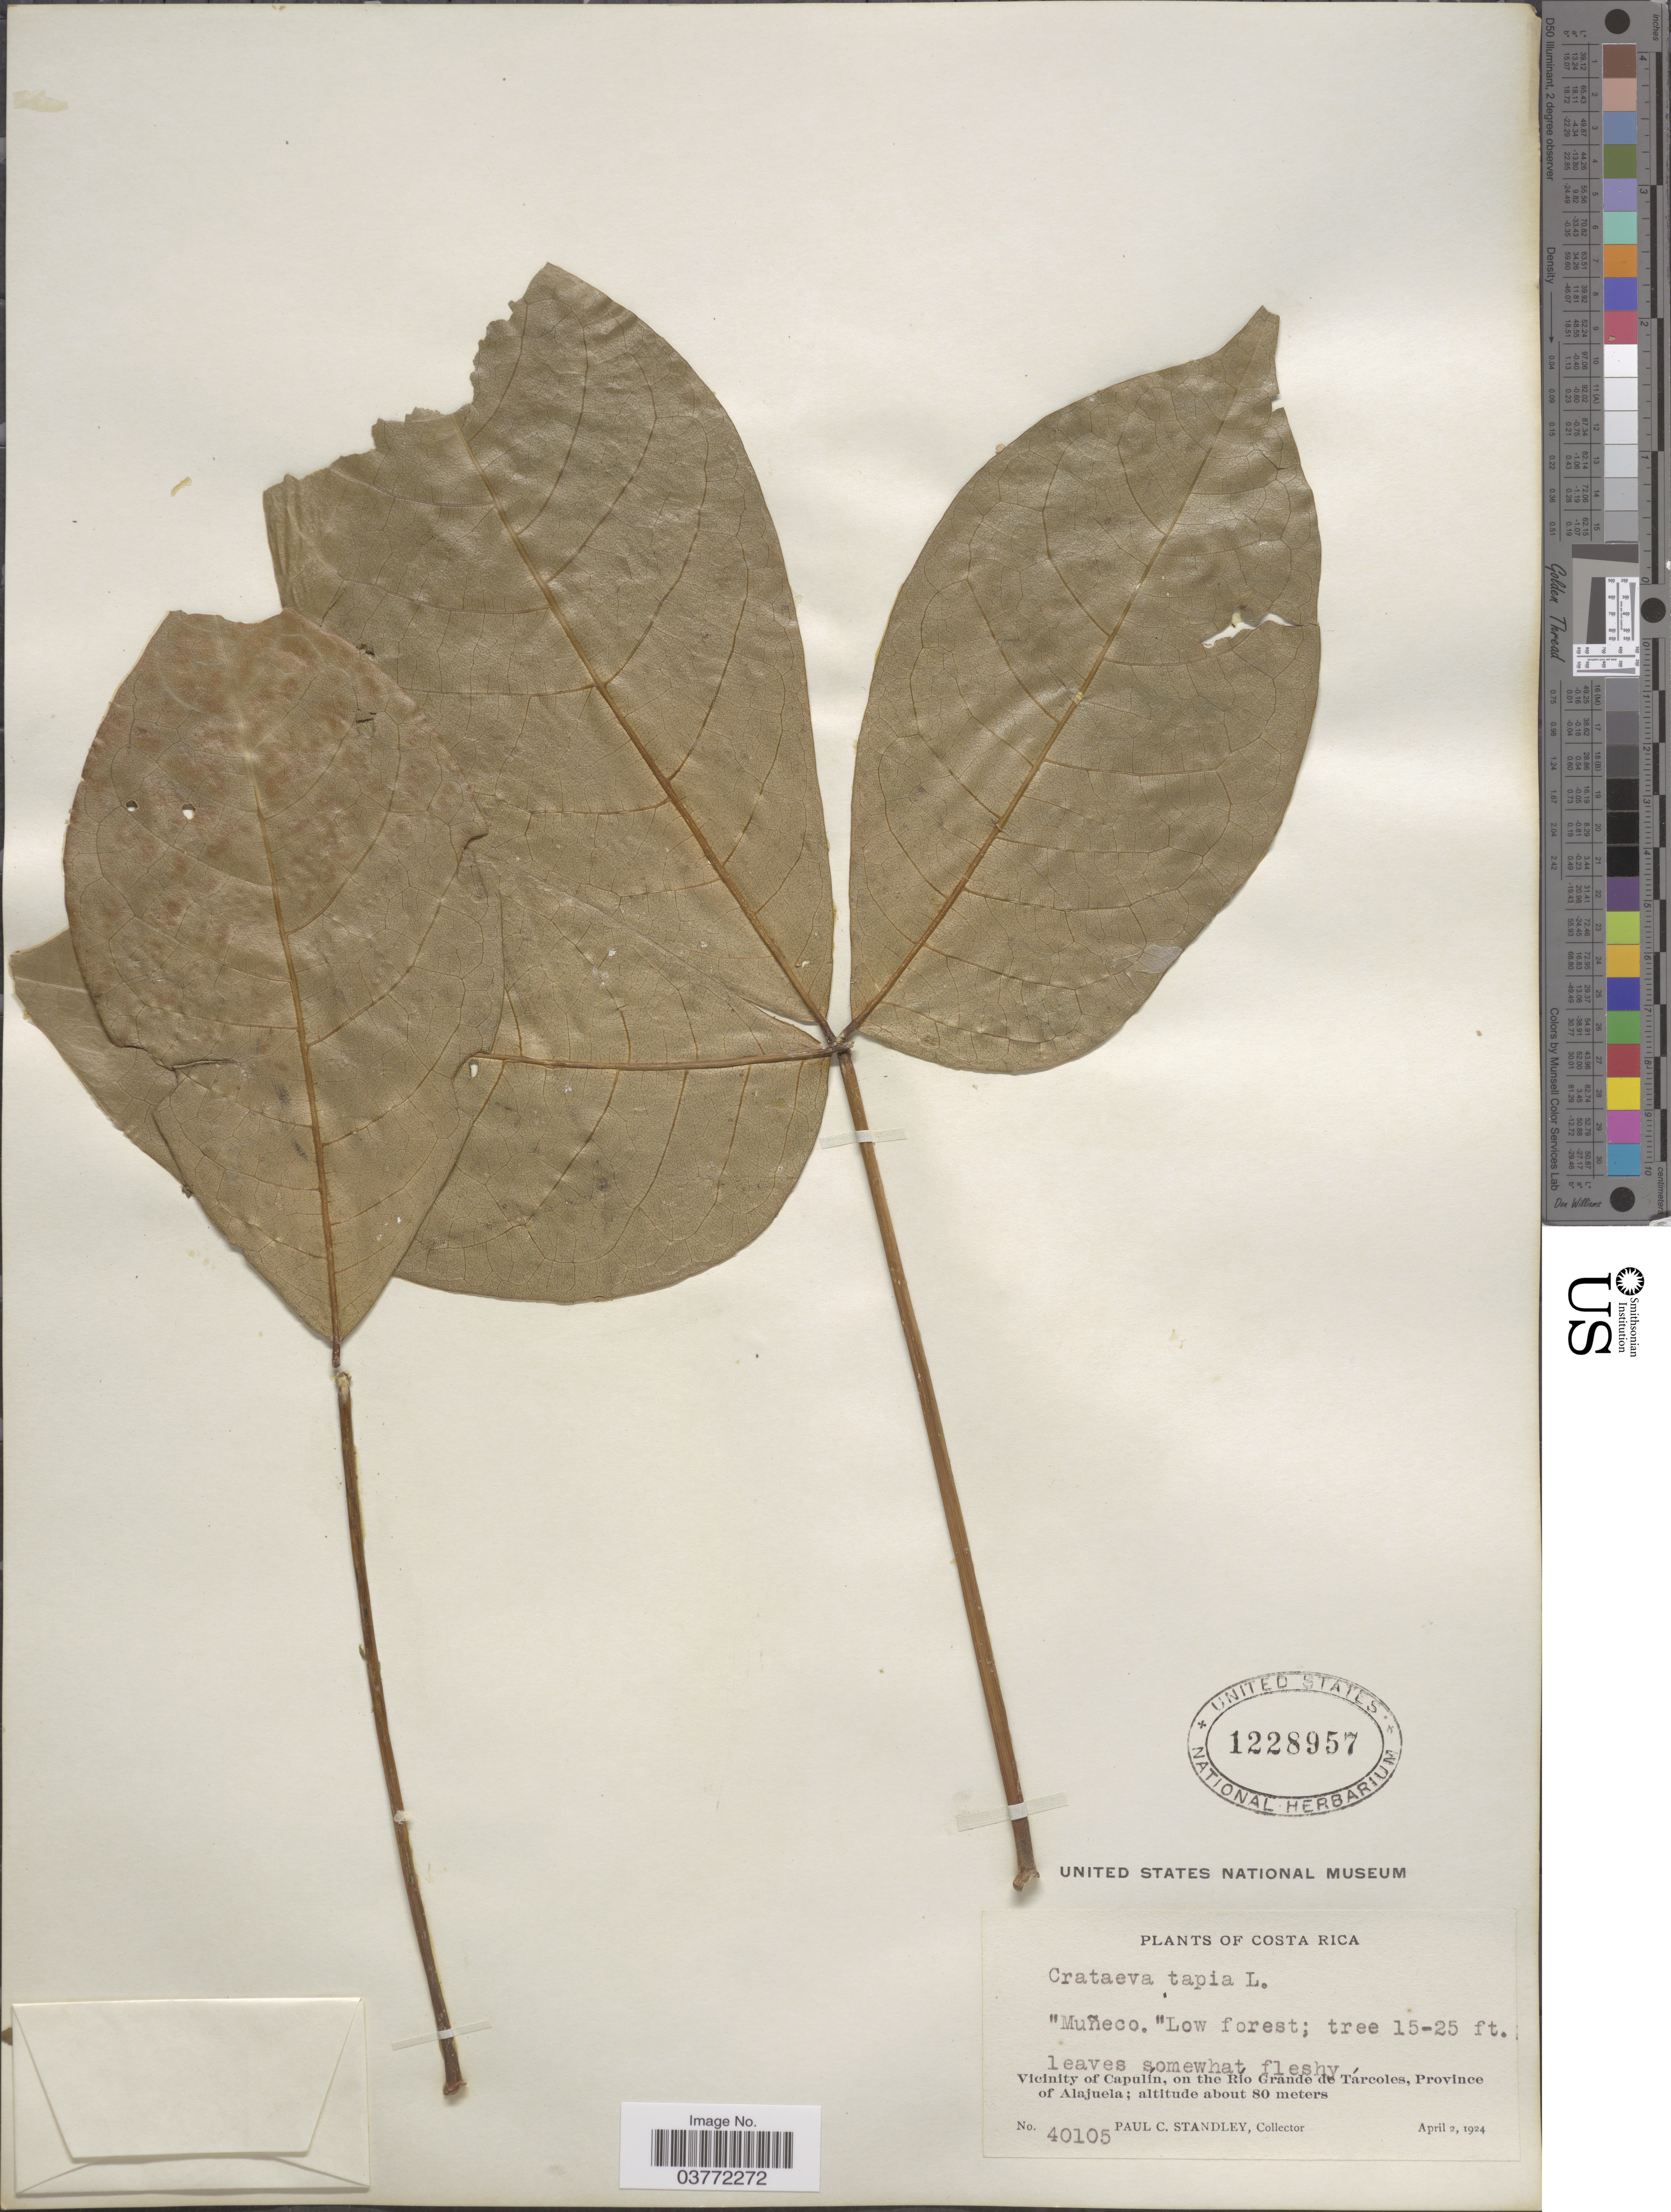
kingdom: Plantae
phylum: Tracheophyta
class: Magnoliopsida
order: Brassicales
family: Capparaceae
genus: Crateva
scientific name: Crateva tapia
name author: L.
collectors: P. C. Standley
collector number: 40105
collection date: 1924-04-02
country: Costa Rica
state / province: Alajuela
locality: Vicinity of Capulín, on the Río Grande de Tárcoles.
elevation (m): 80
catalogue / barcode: US 1228957